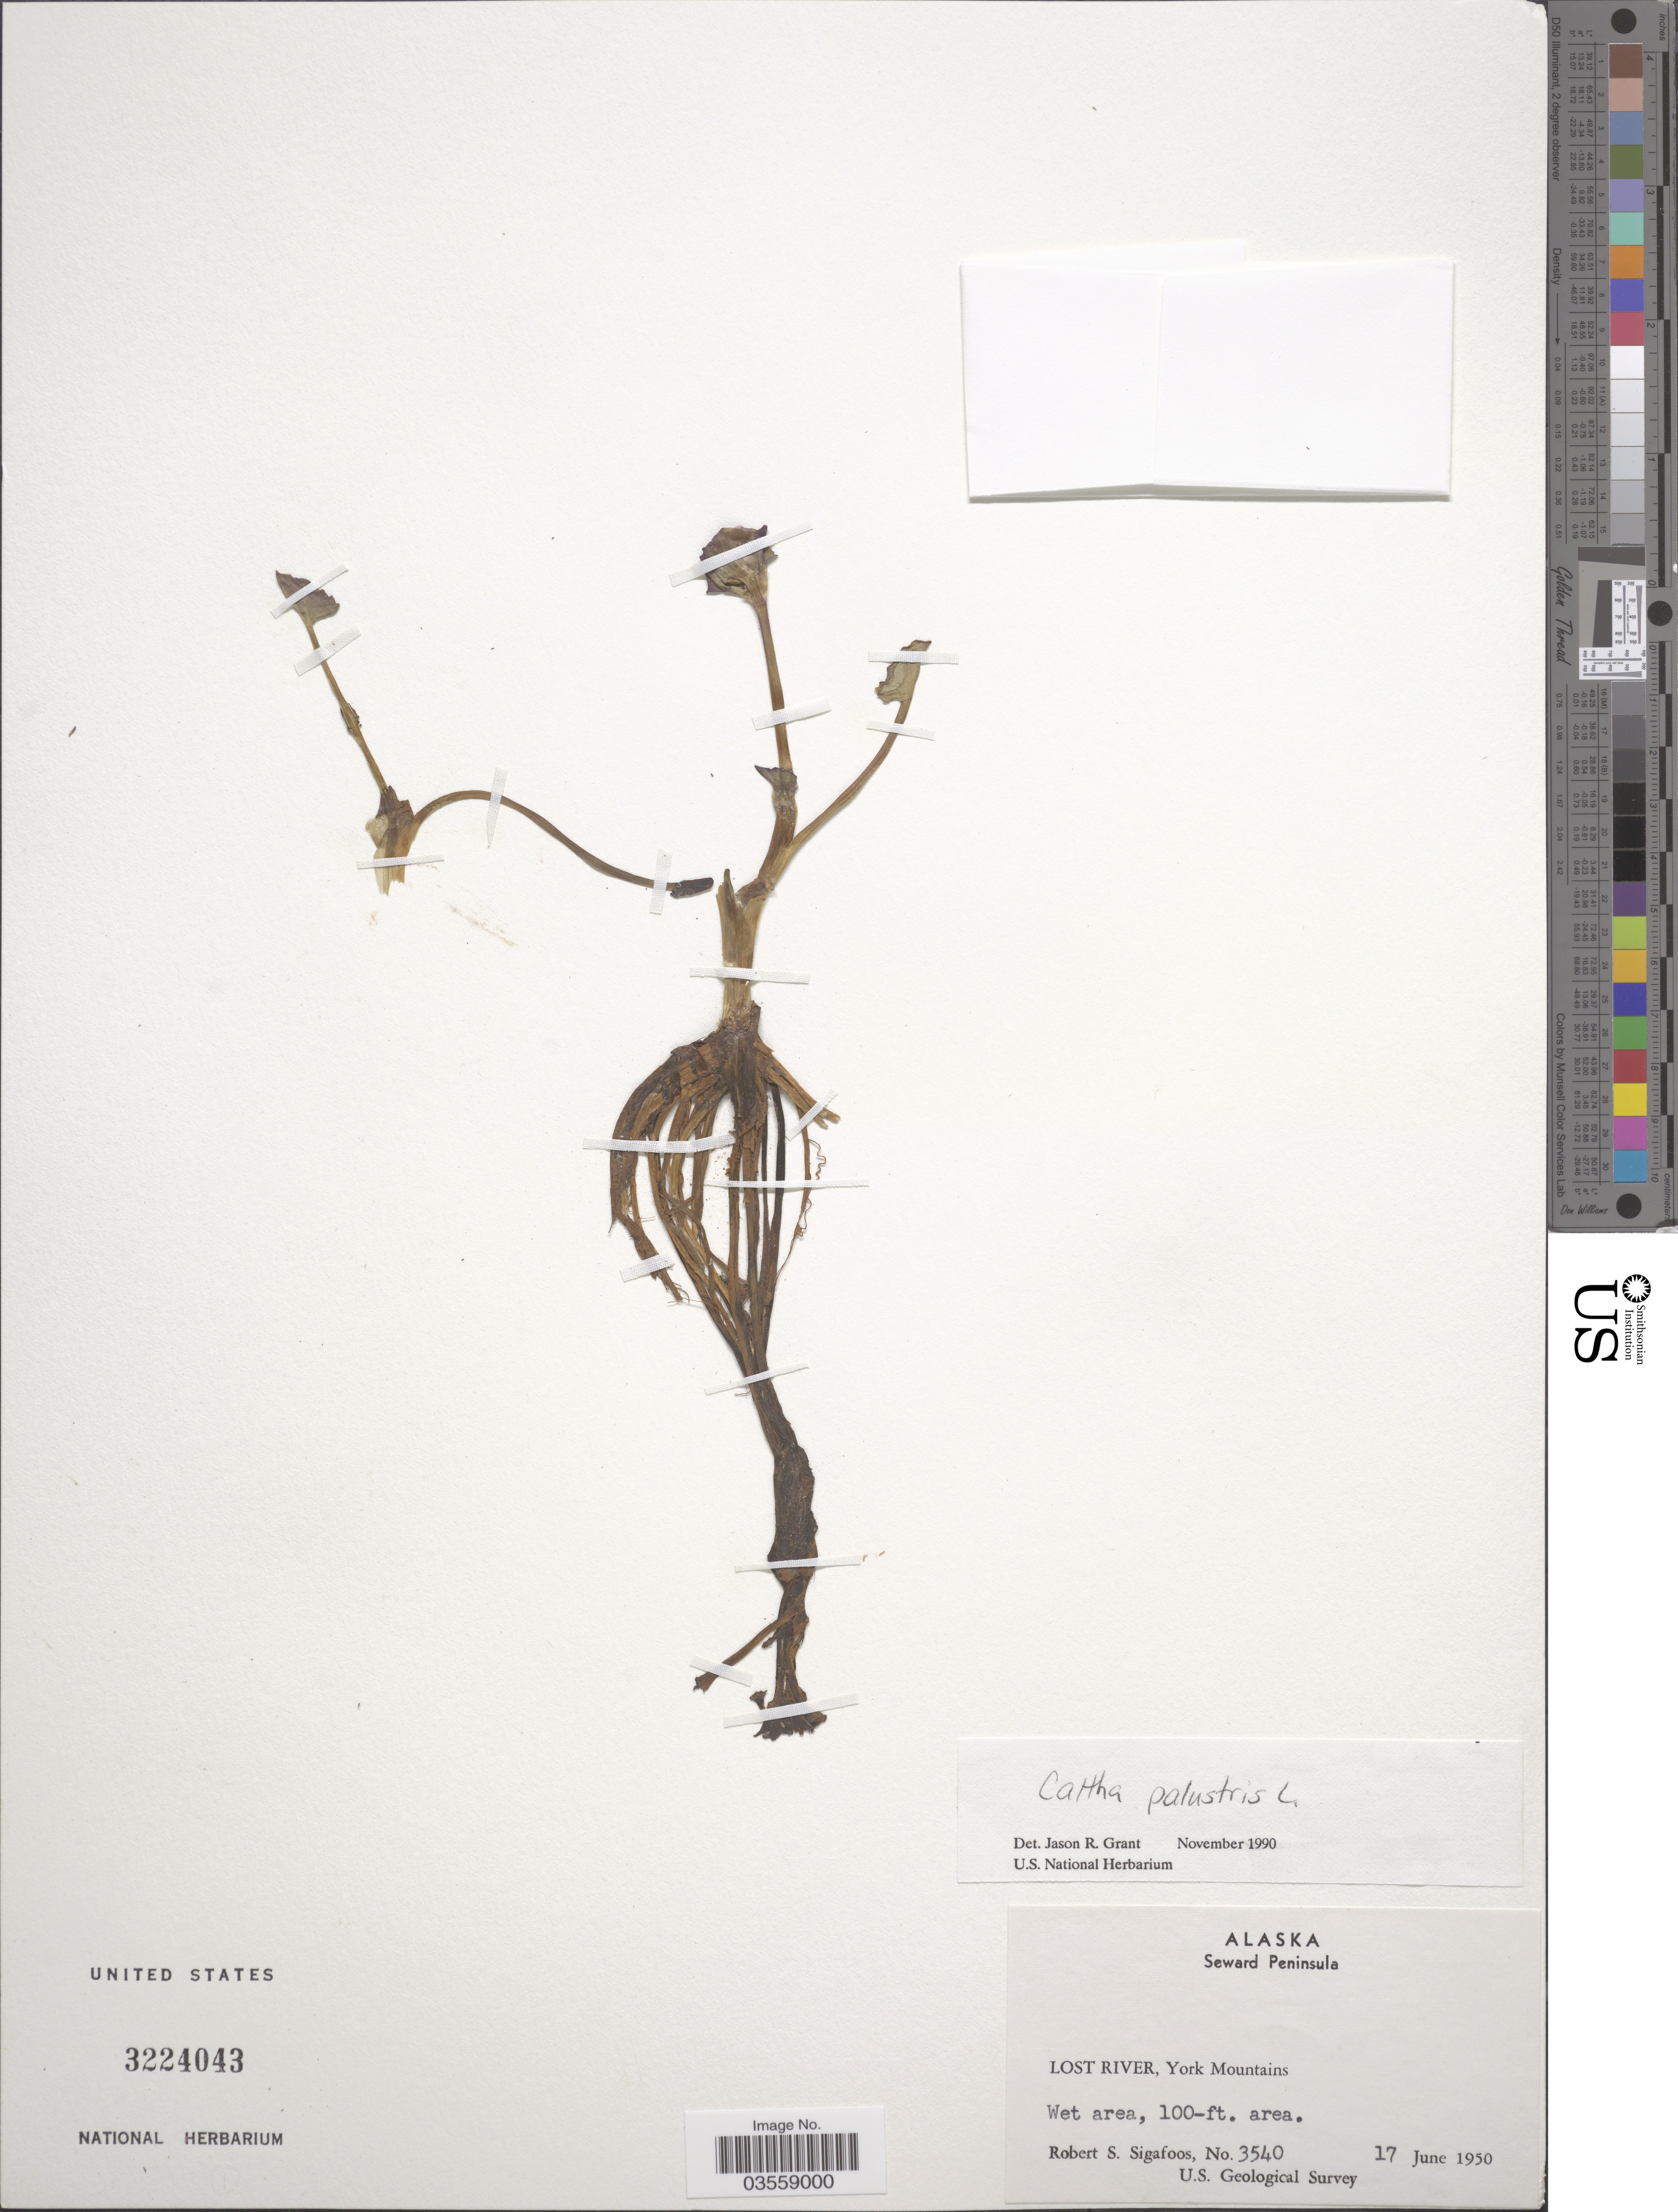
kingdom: Plantae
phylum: Tracheophyta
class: Magnoliopsida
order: Ranunculales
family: Ranunculaceae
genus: Caltha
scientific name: Caltha palustris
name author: L.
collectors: R. Sigafoos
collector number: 3540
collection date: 1950-06-17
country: United States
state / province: Alaska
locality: Seward Peninsula. Lost River, York Mountains.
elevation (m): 30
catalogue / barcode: US 3224043